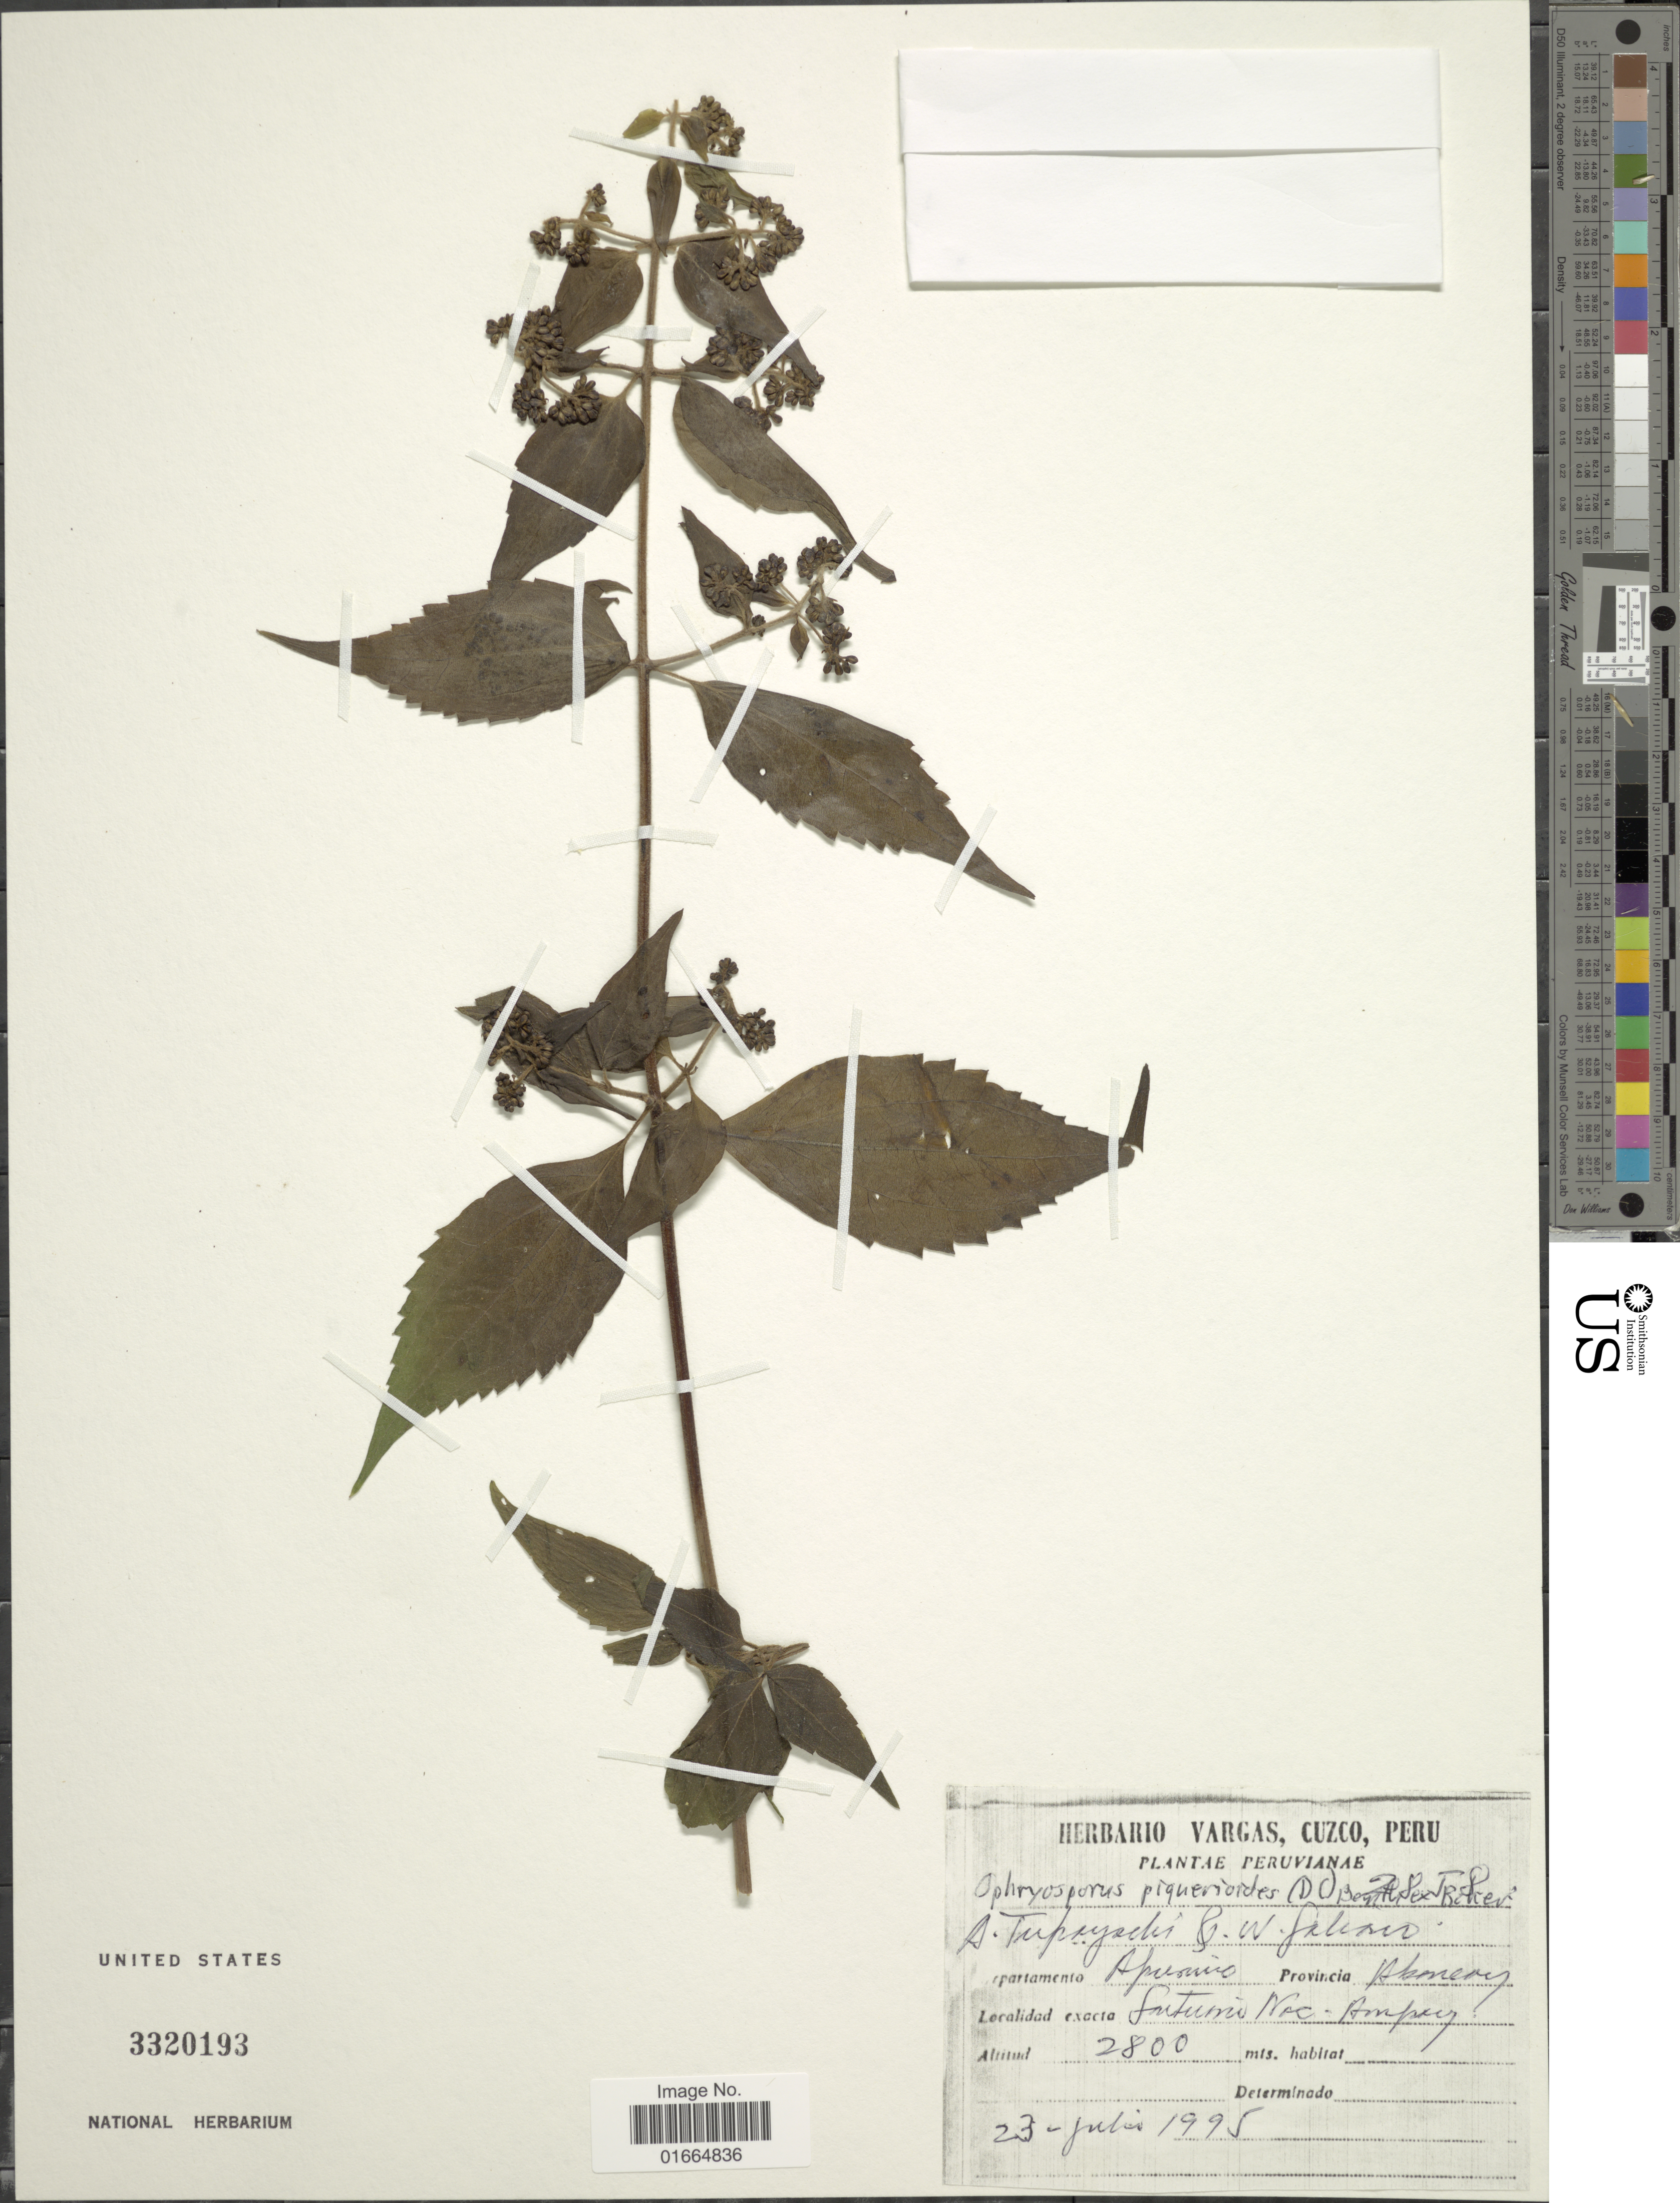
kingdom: Plantae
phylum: Tracheophyta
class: Magnoliopsida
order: Asterales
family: Asteraceae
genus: Ophryosporus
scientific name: Ophryosporus piquerioides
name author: (DC.) Benth. ex Baker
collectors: A. Tupayachi H. & W. Galiano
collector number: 2858?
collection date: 1995-07-23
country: Peru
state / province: Apurímac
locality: Santuario Nac. Ampay, Provincia Abancay, Departamento Apurimac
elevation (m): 2800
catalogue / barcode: US 3320193